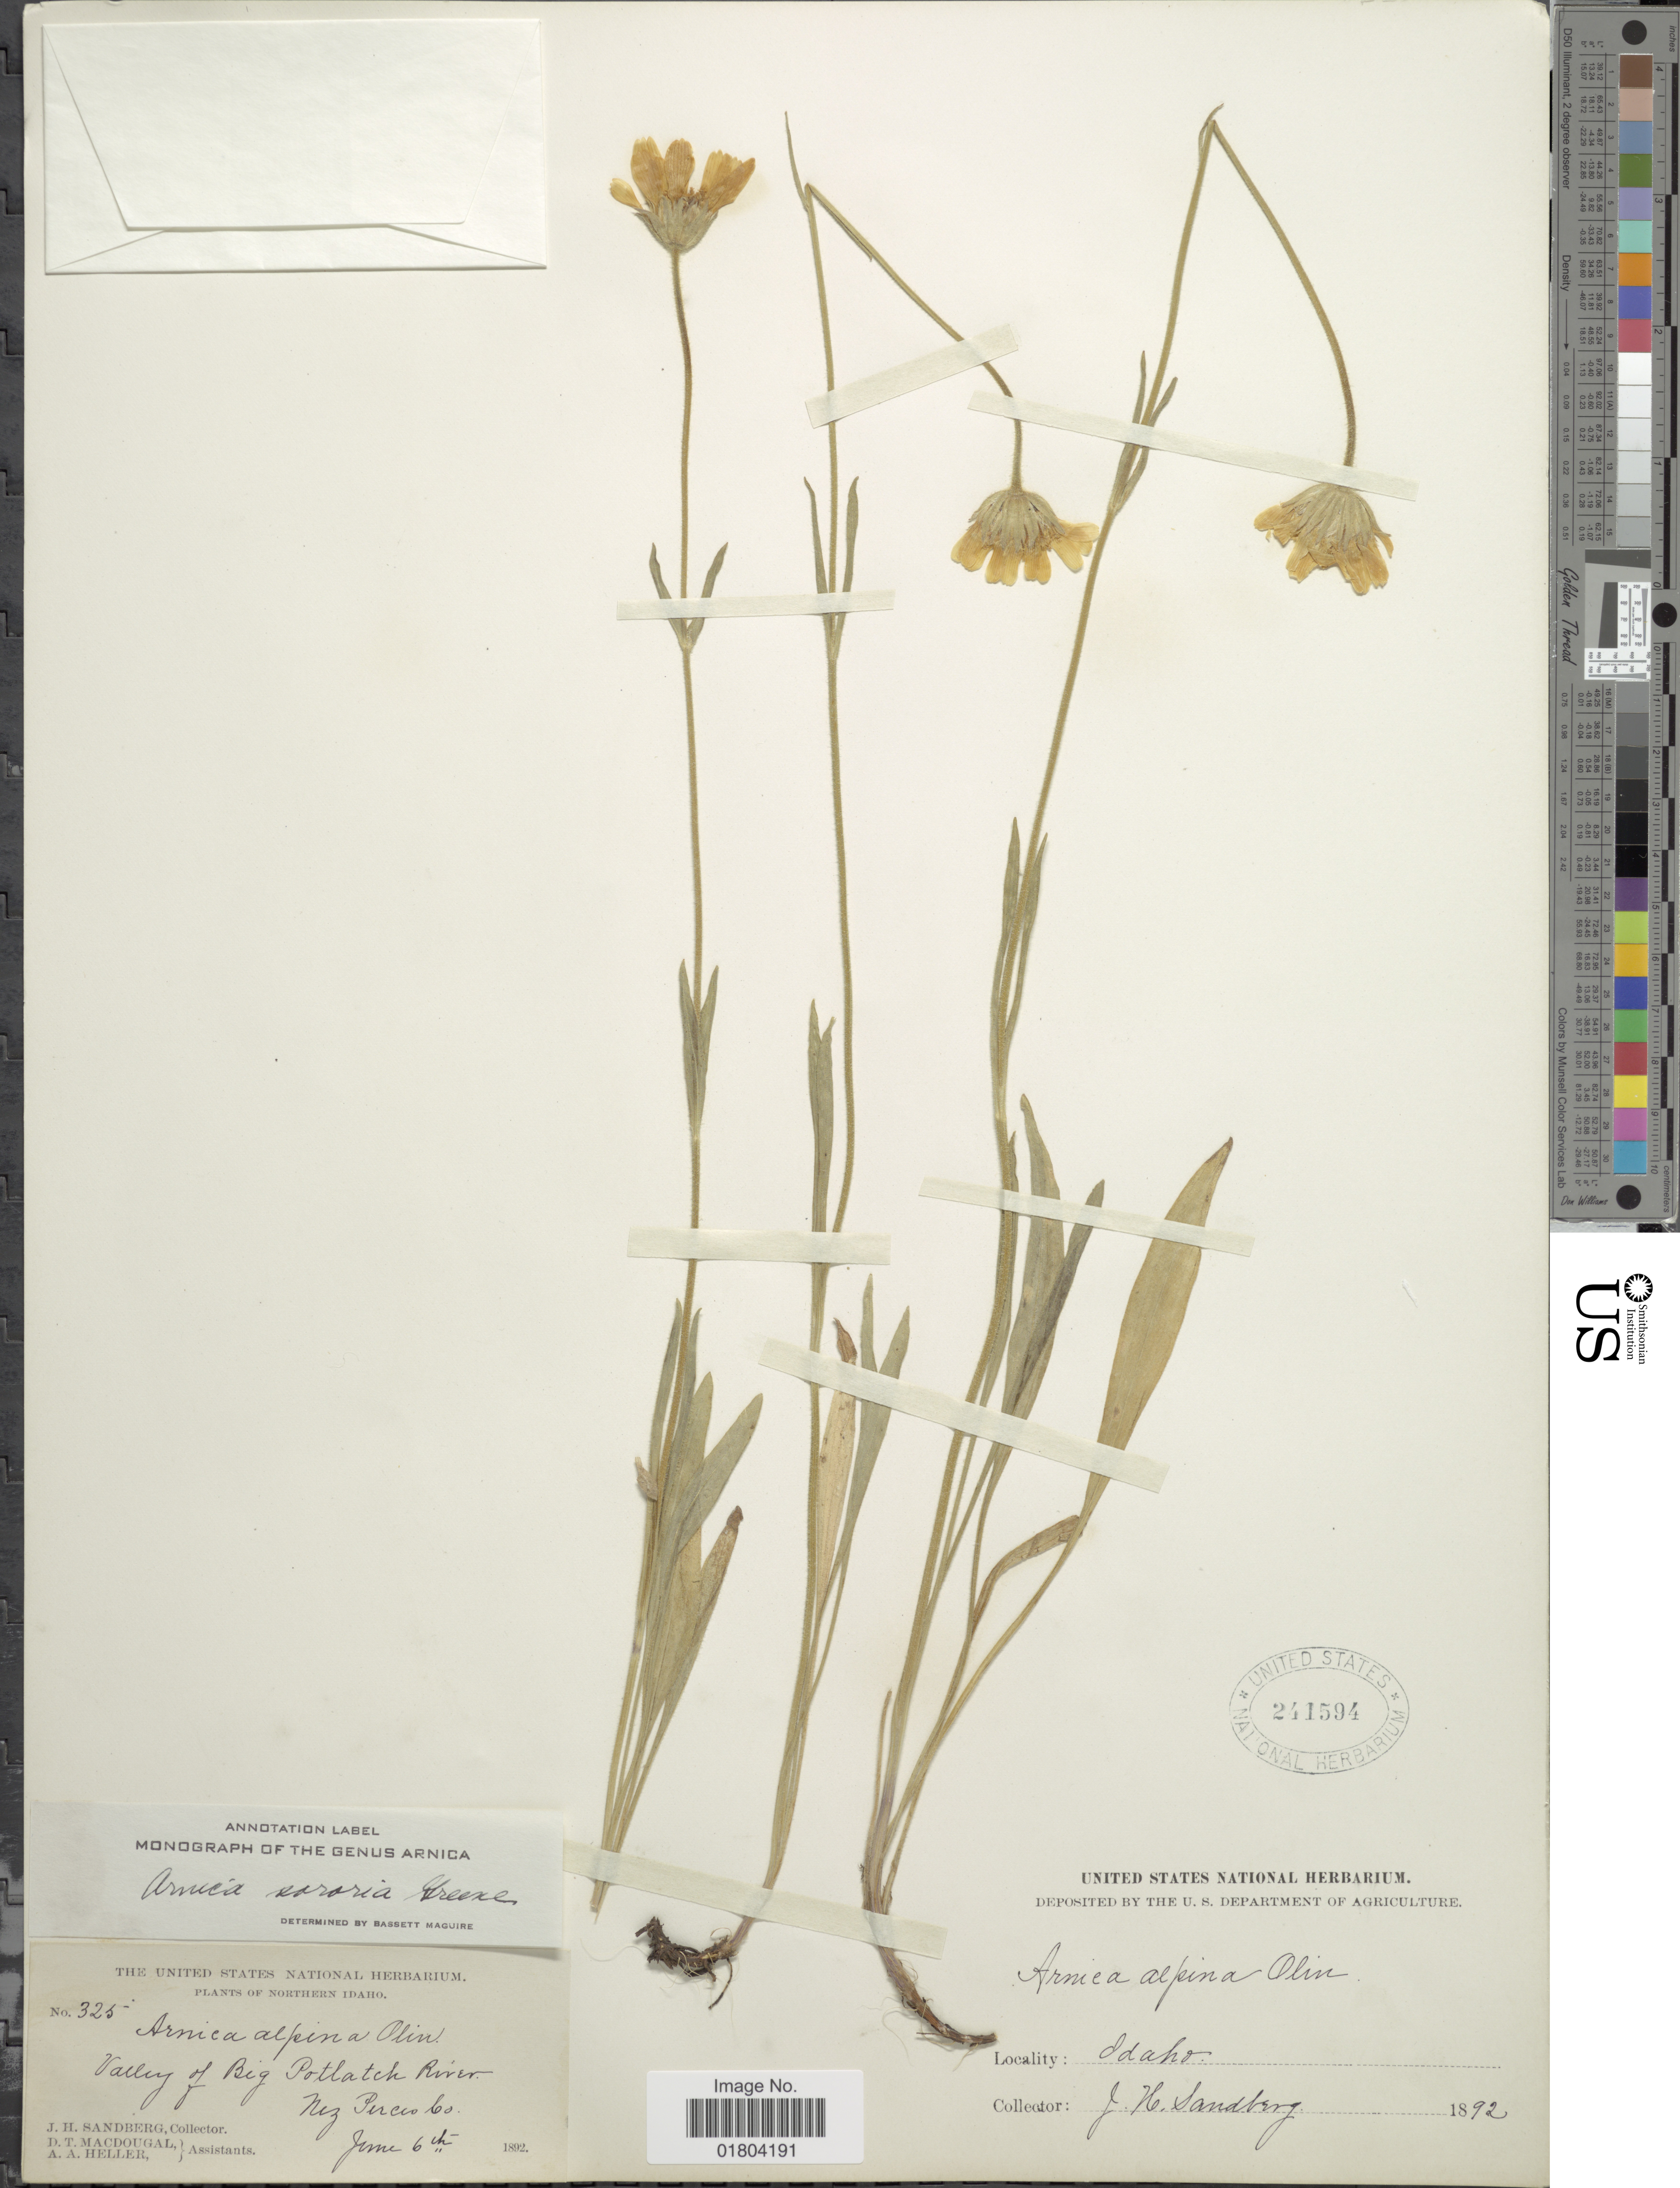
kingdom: Plantae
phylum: Tracheophyta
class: Magnoliopsida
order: Asterales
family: Asteraceae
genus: Arnica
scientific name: Arnica sororia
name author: Greene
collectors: J. H. Sandberg, D. T. MacDougal & A. A. Heller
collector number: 325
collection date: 1892-06-06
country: United States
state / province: Idaho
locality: Northern Idaho, Valley of Big Potlatch River, Nez Perces Co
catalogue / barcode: US 241594